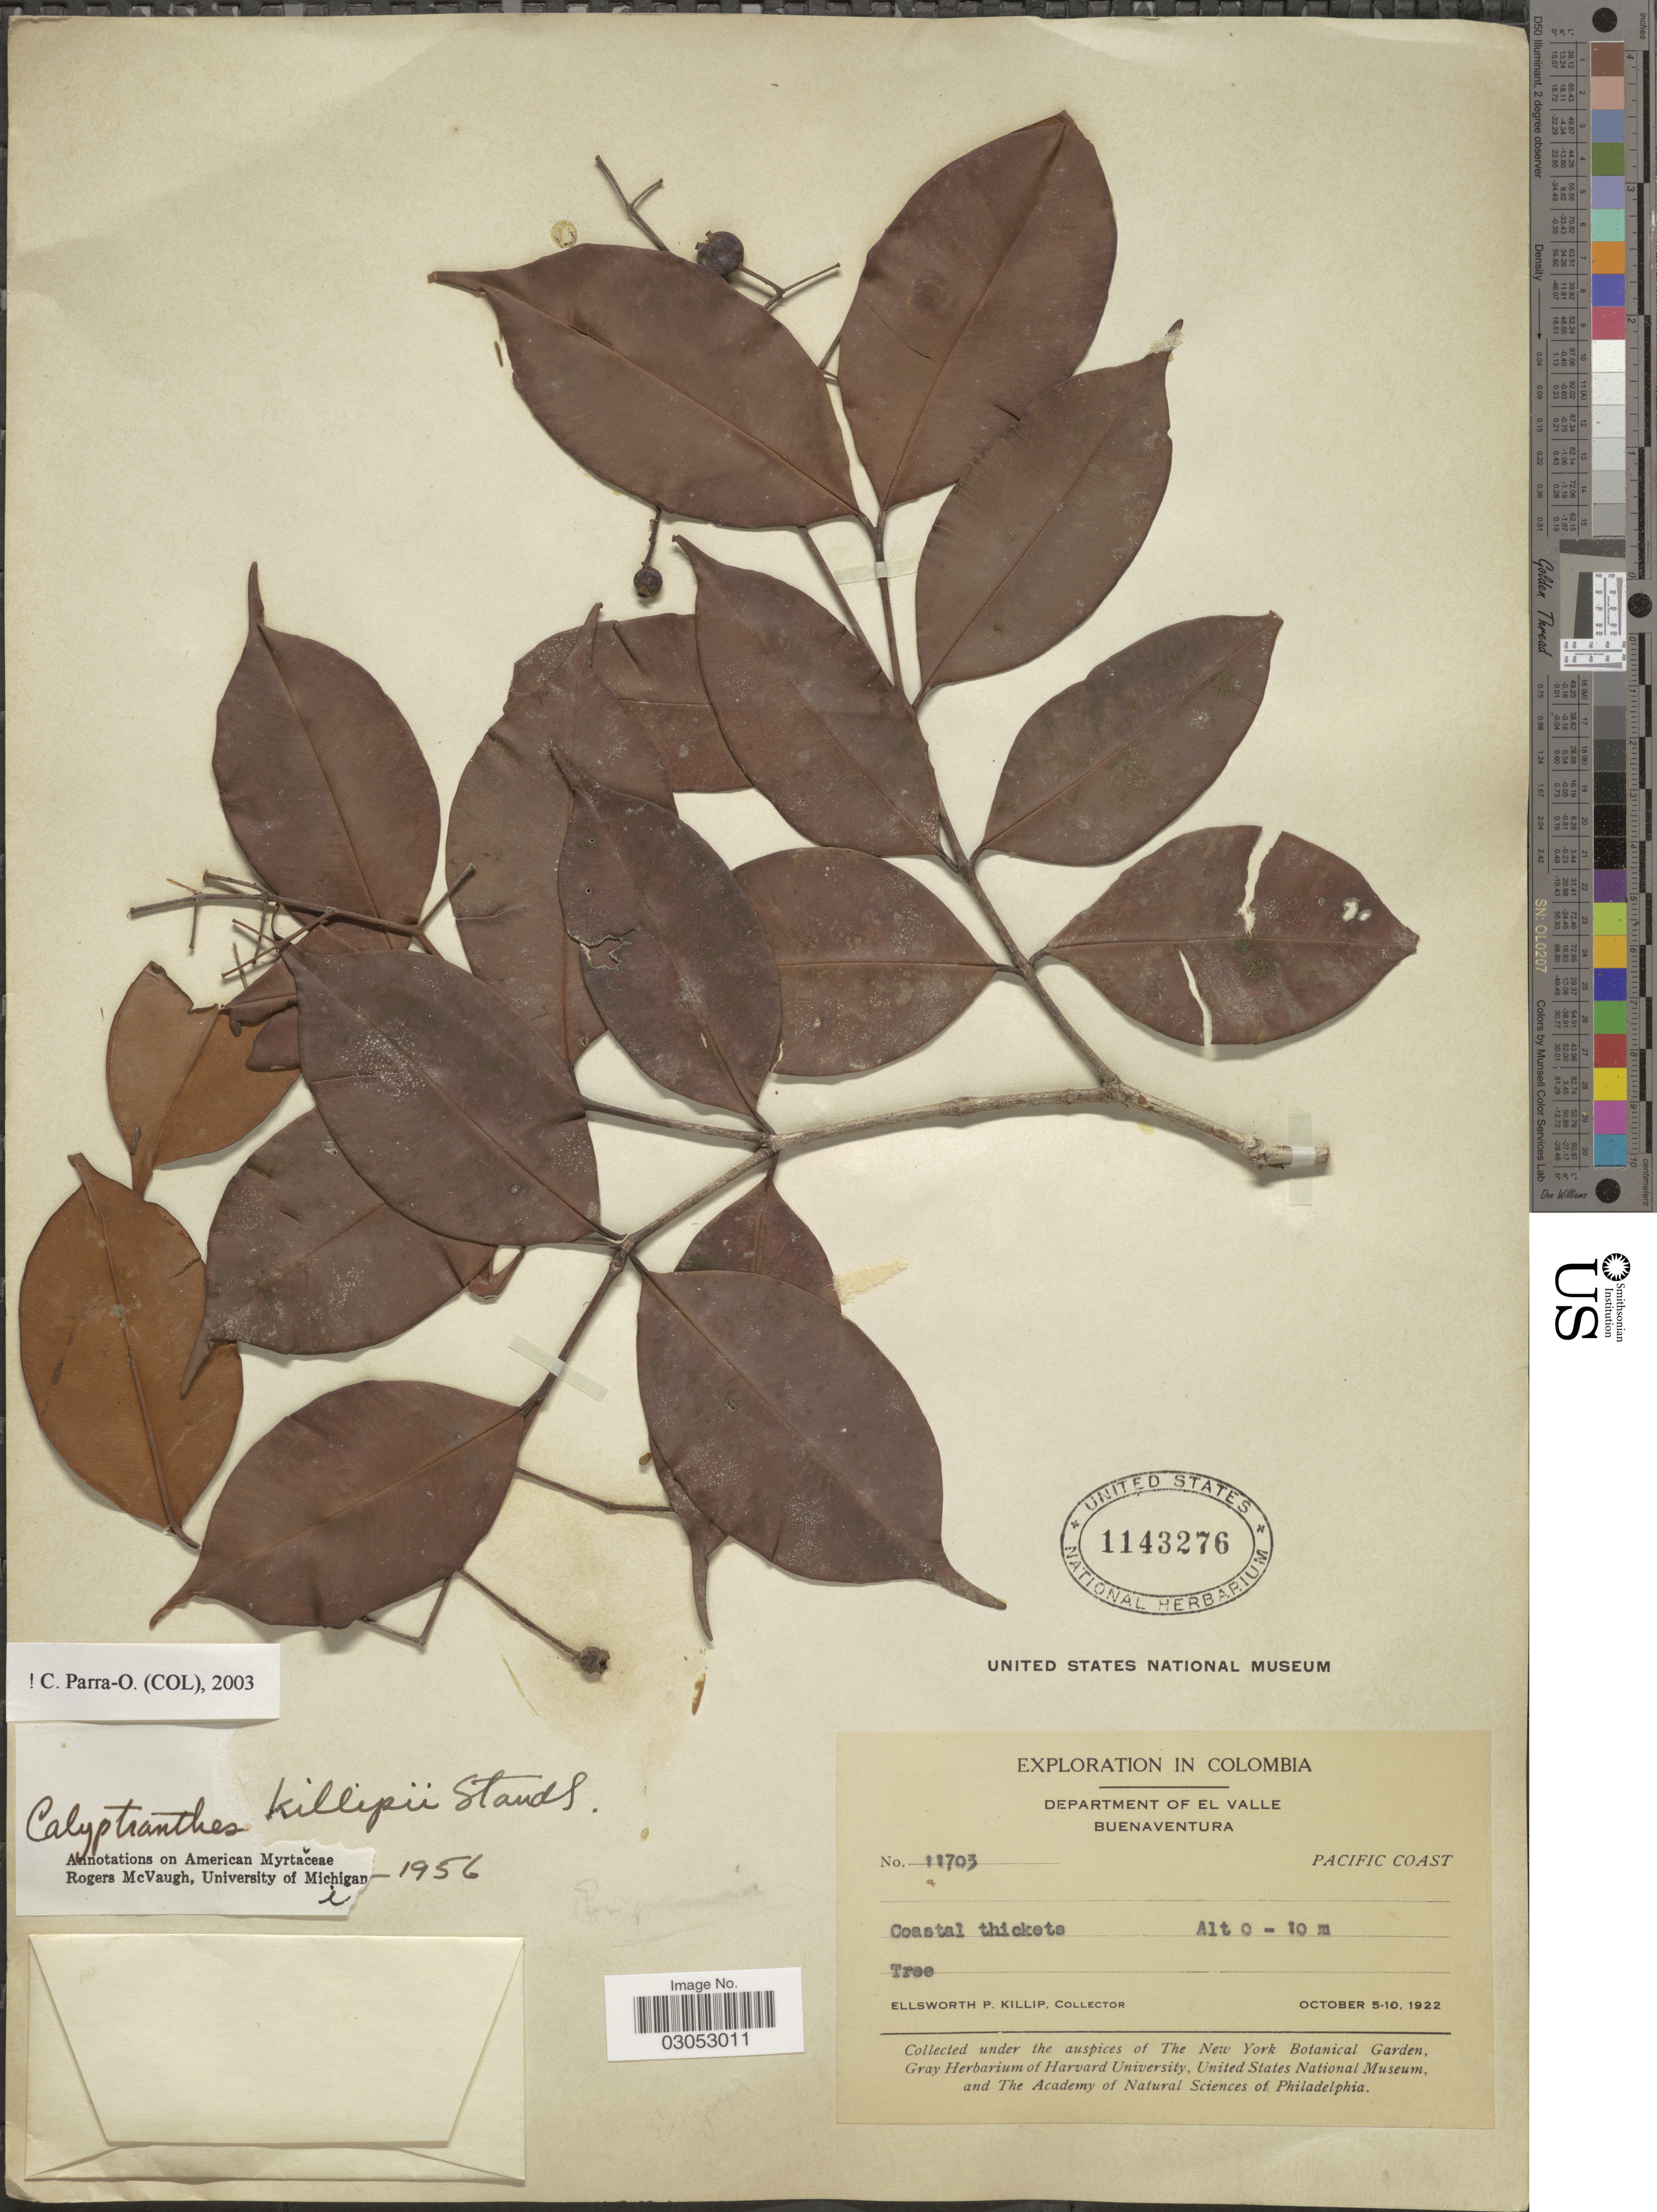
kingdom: Plantae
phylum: Tracheophyta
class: Magnoliopsida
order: Myrtales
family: Myrtaceae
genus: Myrcia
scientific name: Myrcia killipii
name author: (Standl.) A.R. Lourenço & Parra-Os.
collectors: E. P. Killip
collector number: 11703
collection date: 1922-10-05/1922-10-10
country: Colombia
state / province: Valle del Cauca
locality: Department of El Valle, Buenaventura, Pacific Coast.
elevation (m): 0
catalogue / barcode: US 1143276